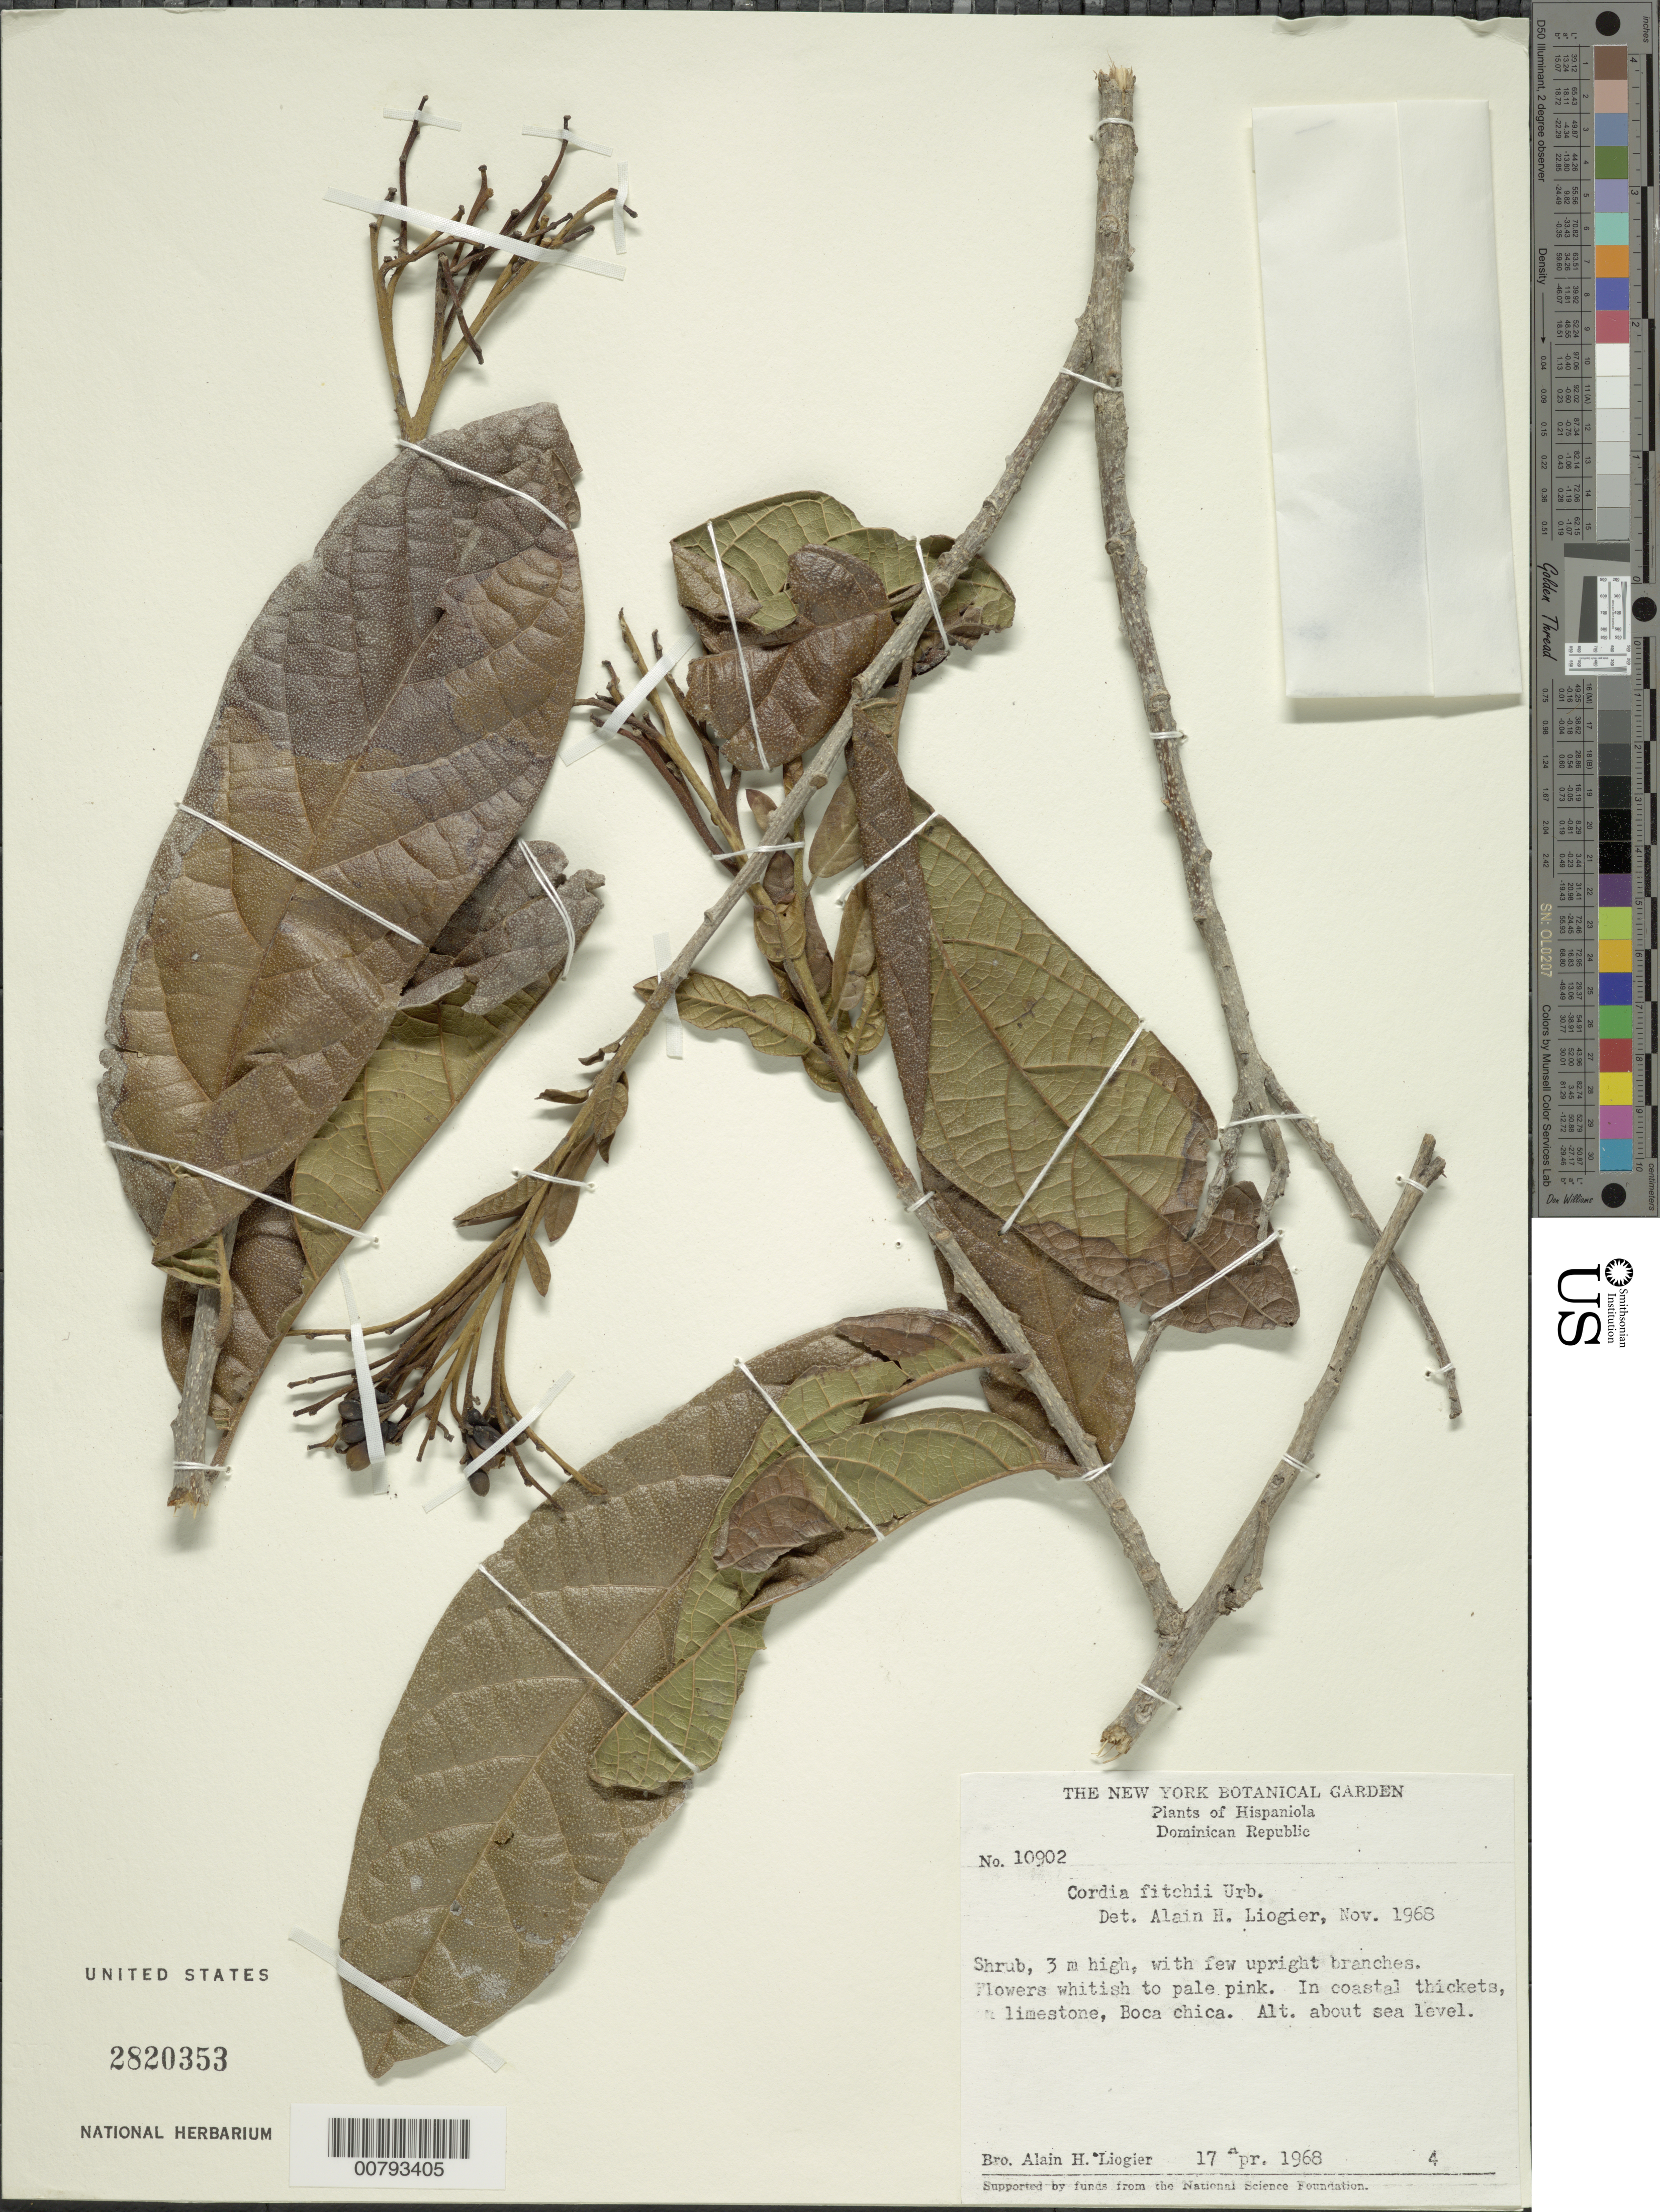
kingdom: Plantae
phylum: Tracheophyta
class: Magnoliopsida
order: Boraginales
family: Cordiaceae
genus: Cordia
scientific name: Cordia fitchii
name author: Urb.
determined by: Liogier, Alain H.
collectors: A. H. Liogier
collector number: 10902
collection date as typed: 17 Apr 1968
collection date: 1968-04-17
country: Dominican Republic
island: Hispaniola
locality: Boca Chica, about sea level.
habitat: In coastal thickets, on limestone.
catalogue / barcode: US 2820353